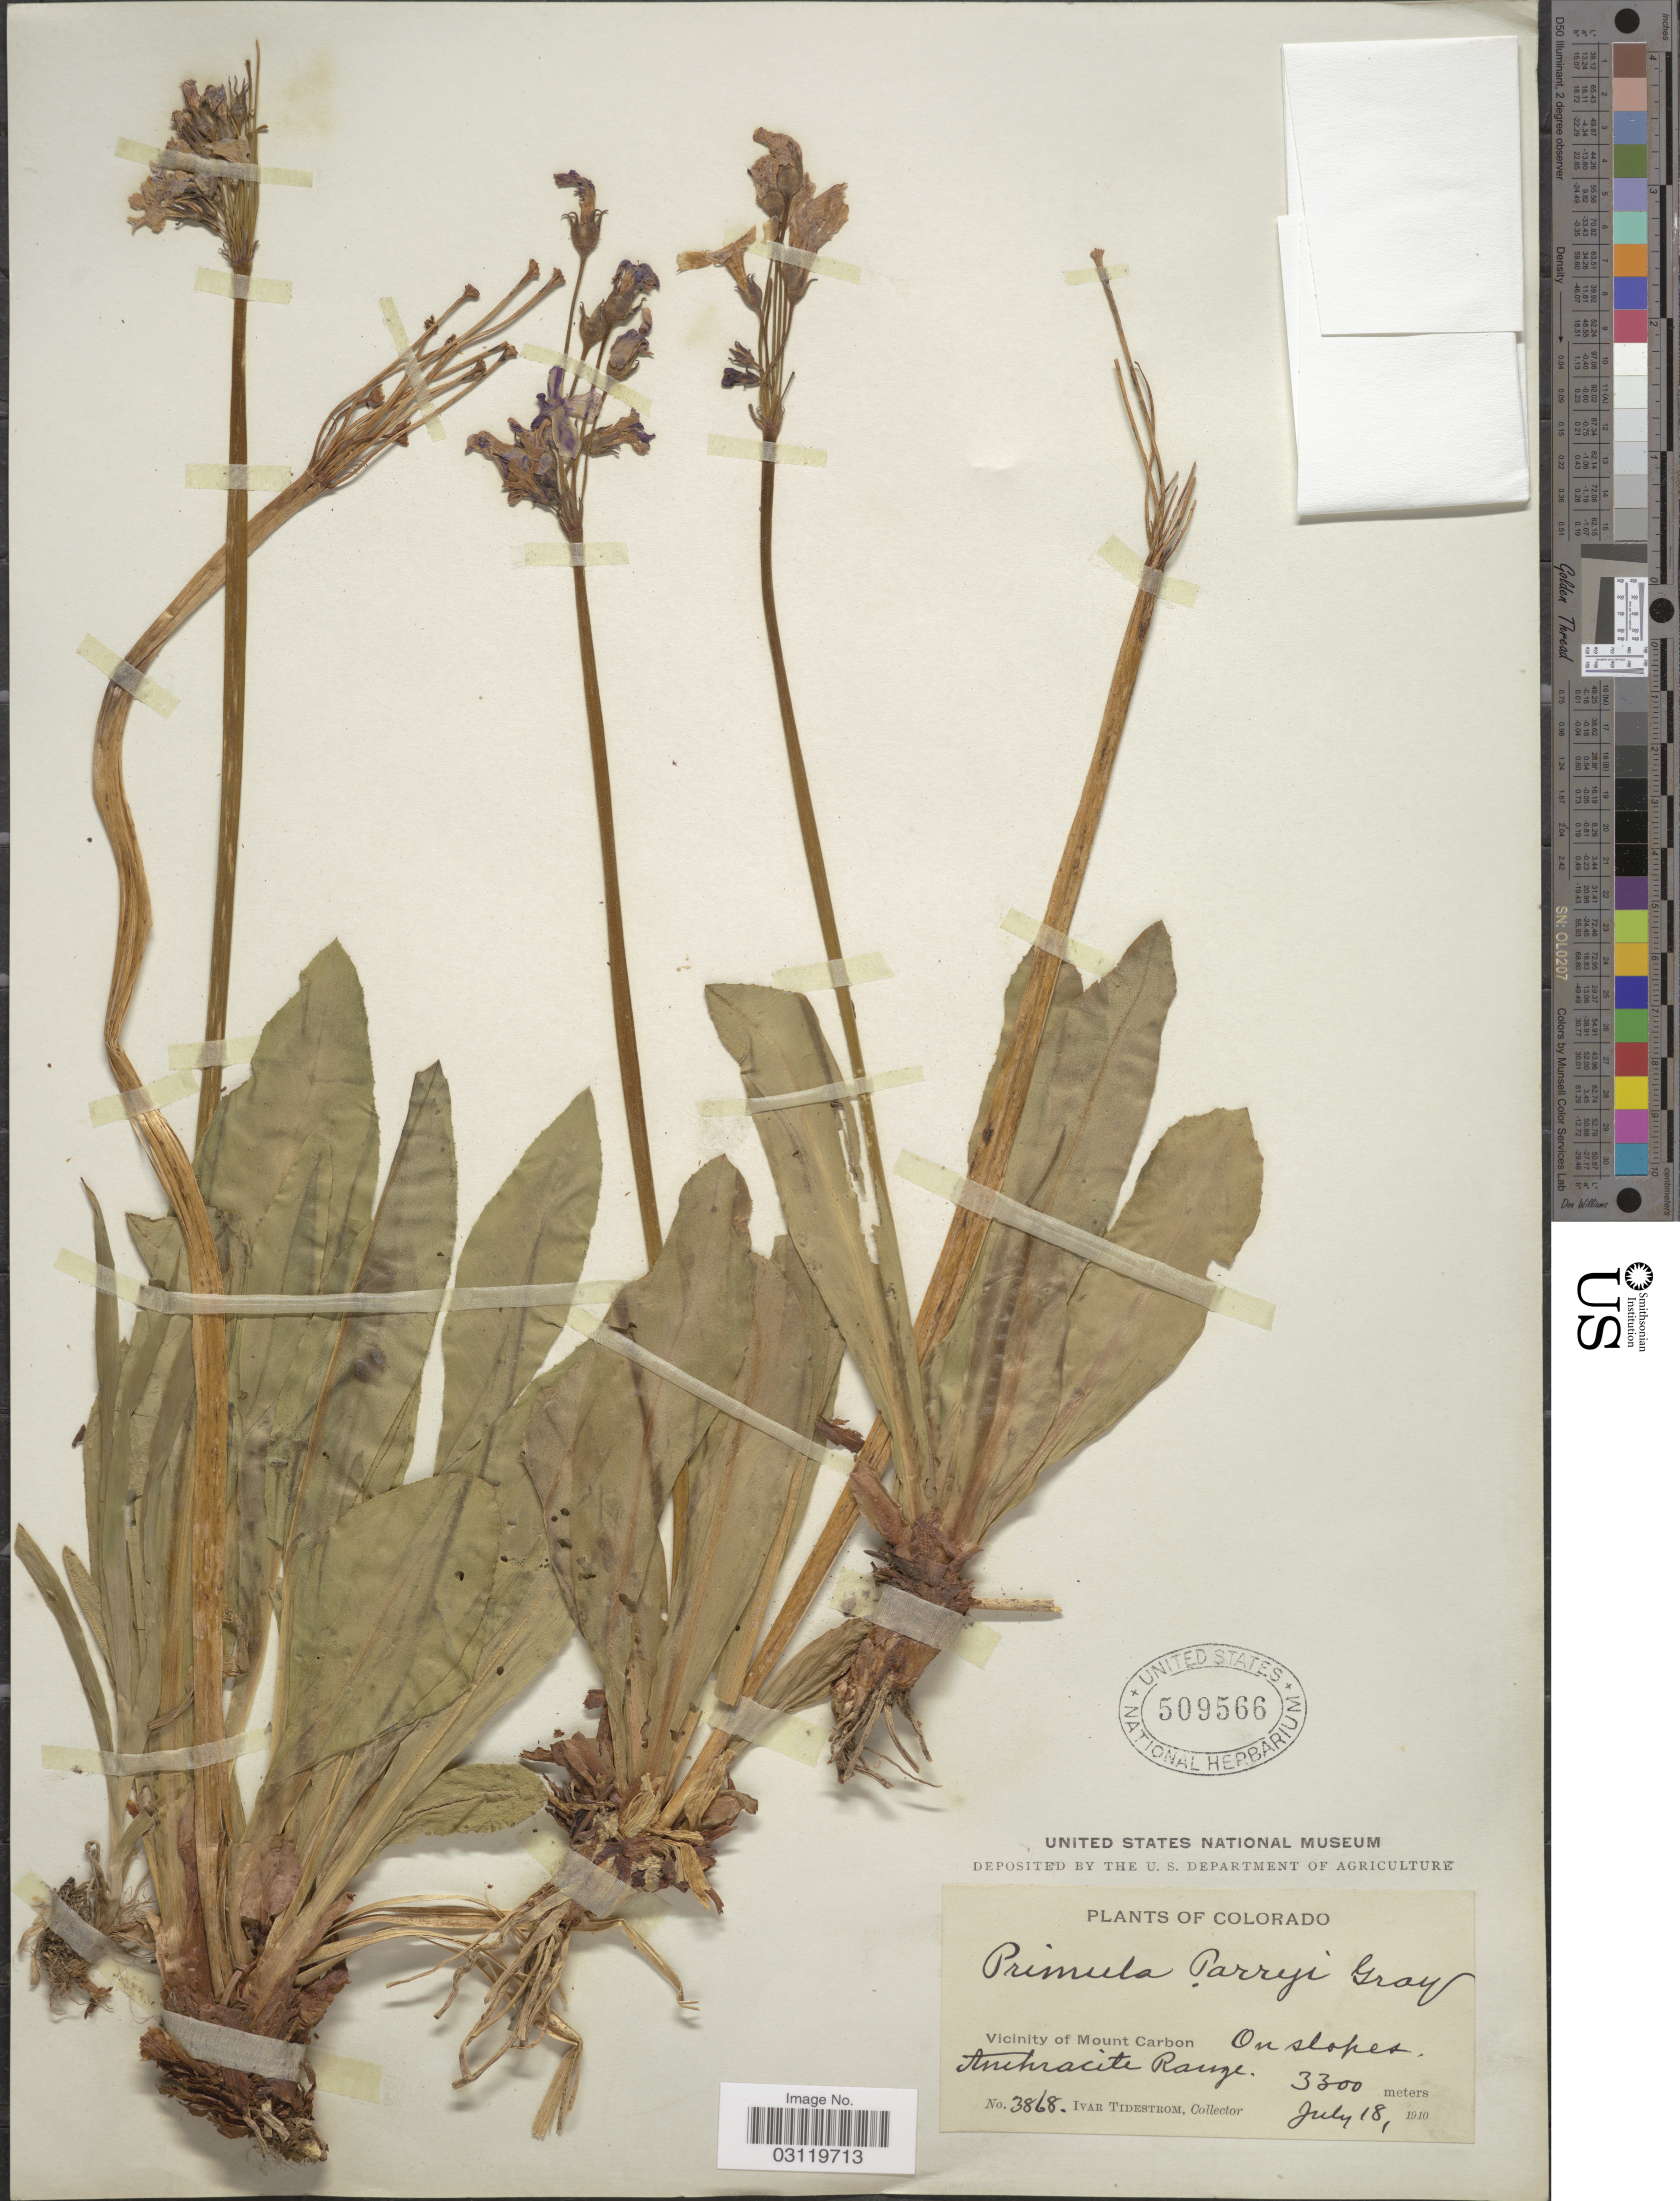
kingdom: Plantae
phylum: Tracheophyta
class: Magnoliopsida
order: Ericales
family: Primulaceae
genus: Primula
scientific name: Primula parryi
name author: A. Gray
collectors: I. F. Tidestrom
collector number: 3868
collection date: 1910-07-18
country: United States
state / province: Colorado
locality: Vicinity of Mount Carbon, Anthracite Range.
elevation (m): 3300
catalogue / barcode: US 509566